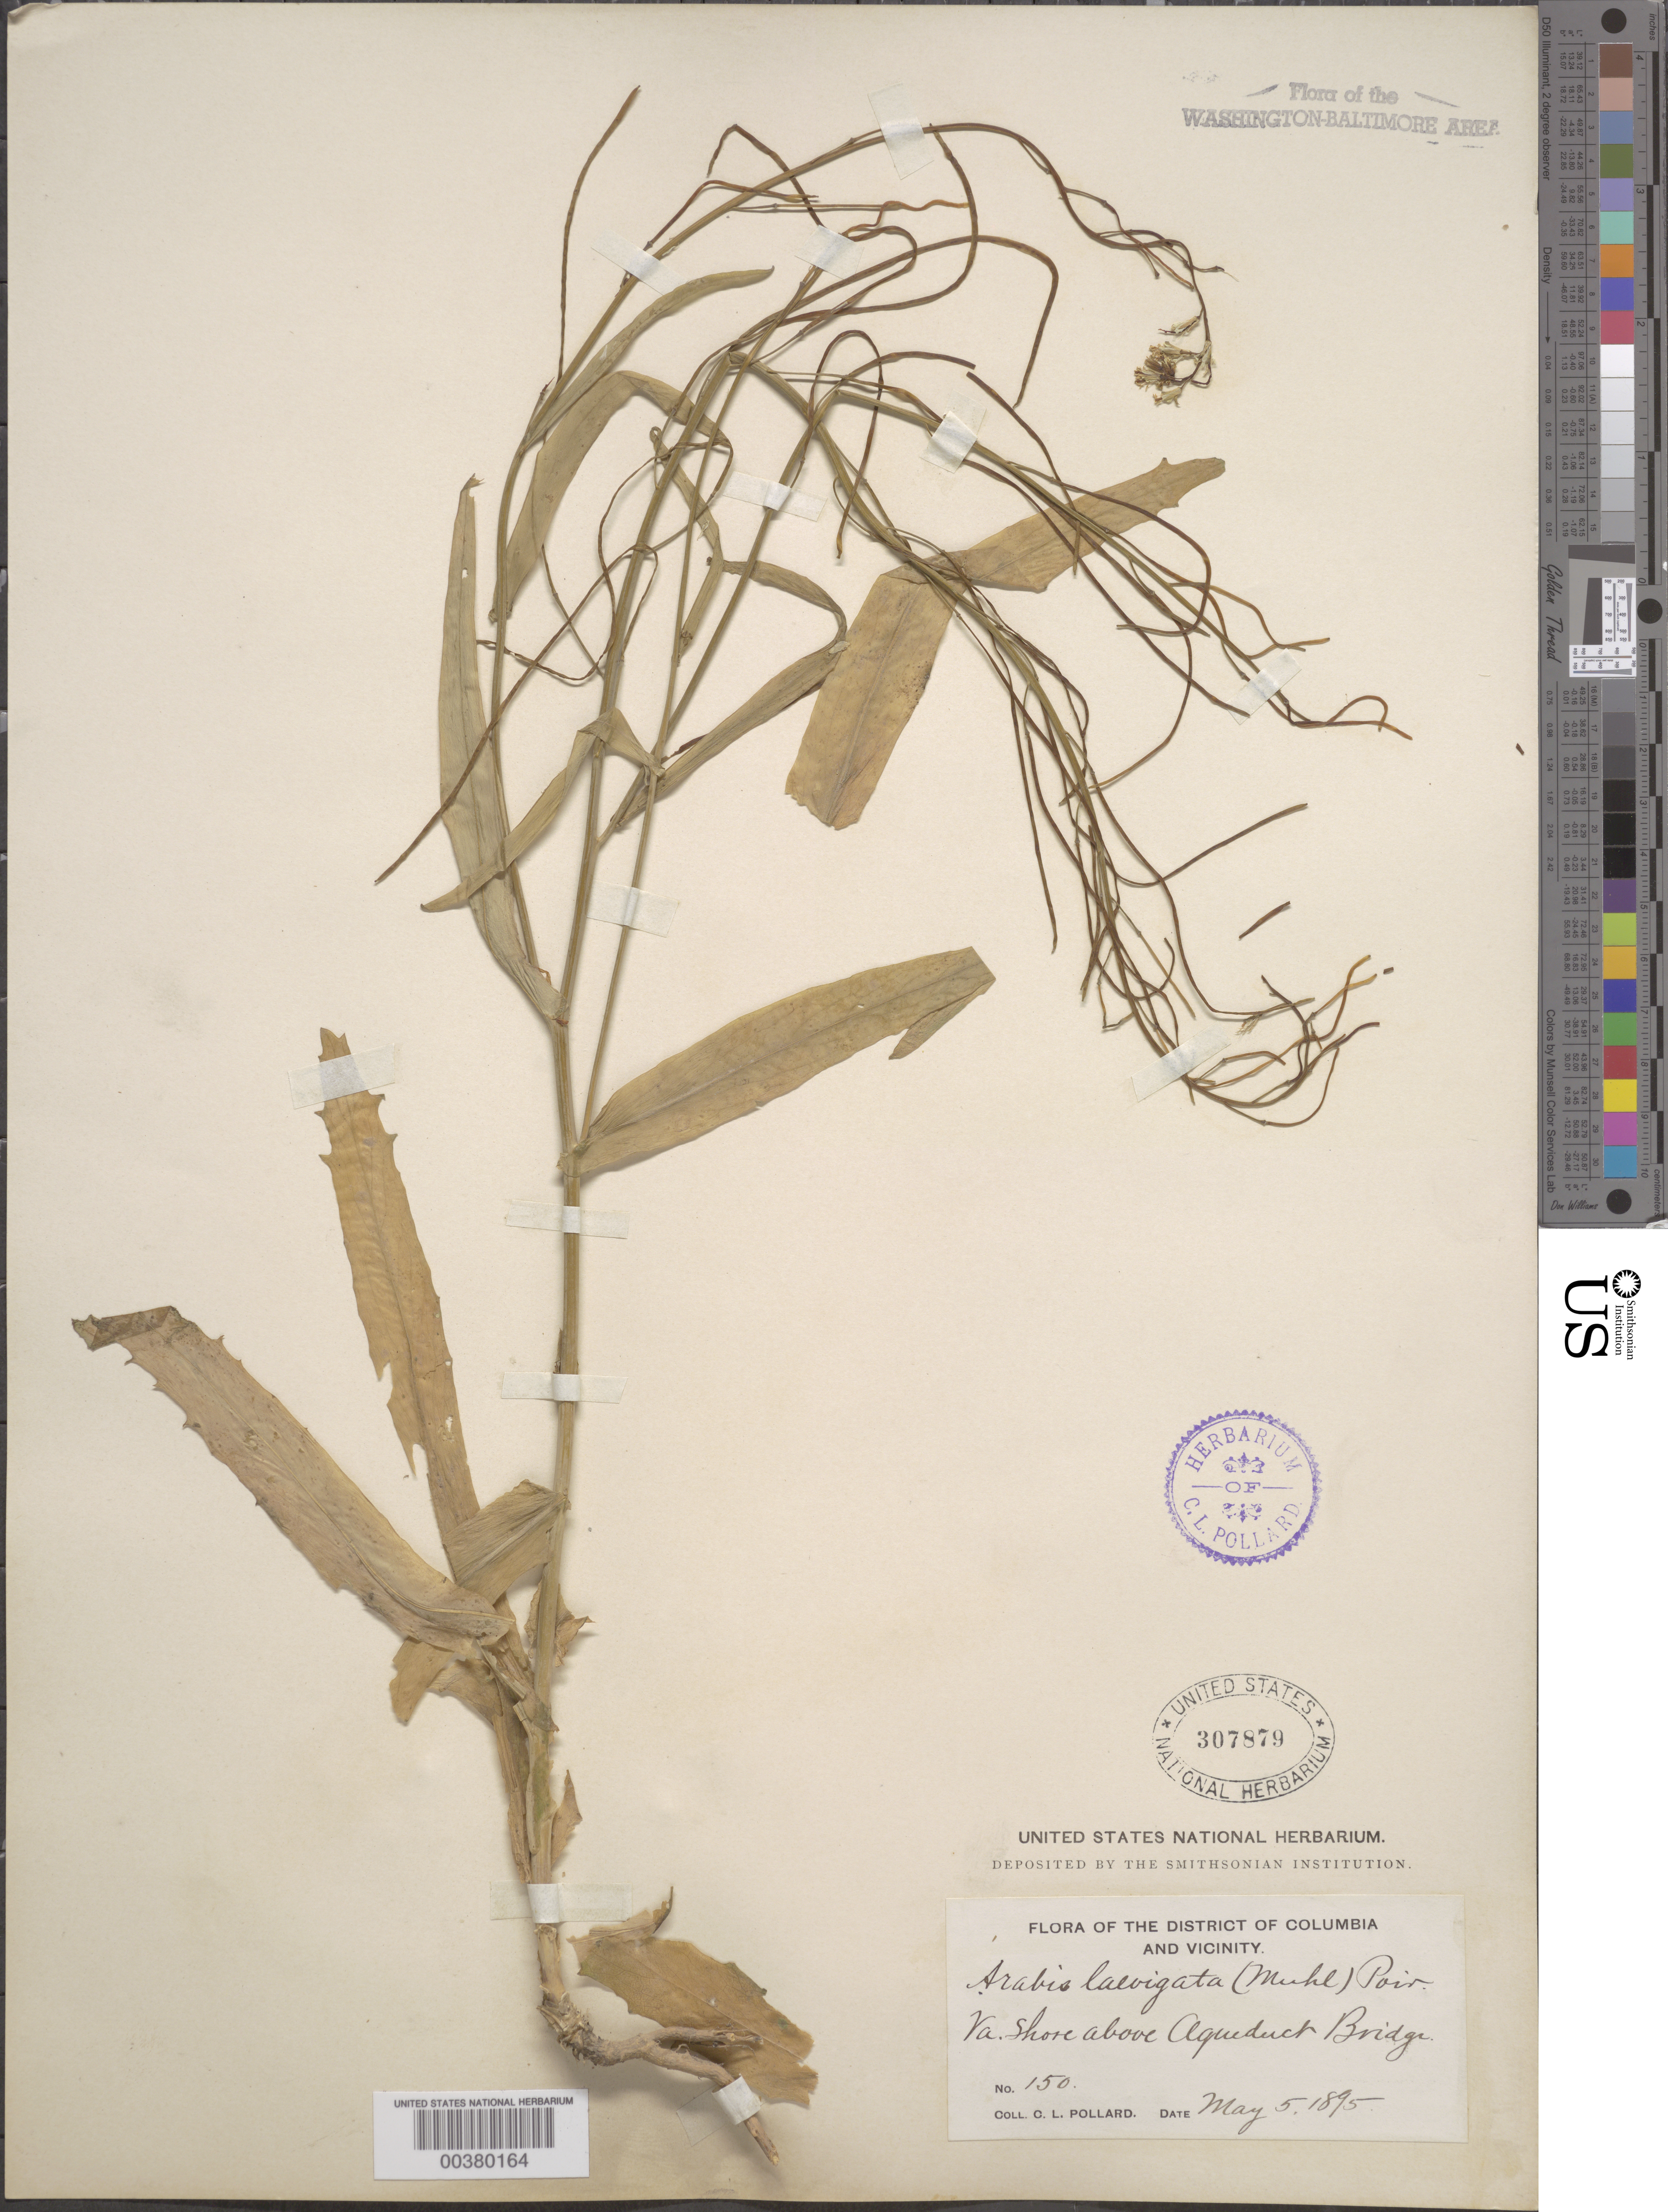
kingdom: Plantae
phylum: Tracheophyta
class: Magnoliopsida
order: Brassicales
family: Brassicaceae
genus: Boechera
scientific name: Boechera laevigata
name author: (Muhl. ex Willd.) Al-Shehbaz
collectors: C. L. Pollard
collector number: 150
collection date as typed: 05 May 1895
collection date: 1895-05-05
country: United States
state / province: Virginia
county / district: Fairfax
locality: Above Aqueduct Bridge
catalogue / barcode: US 307879